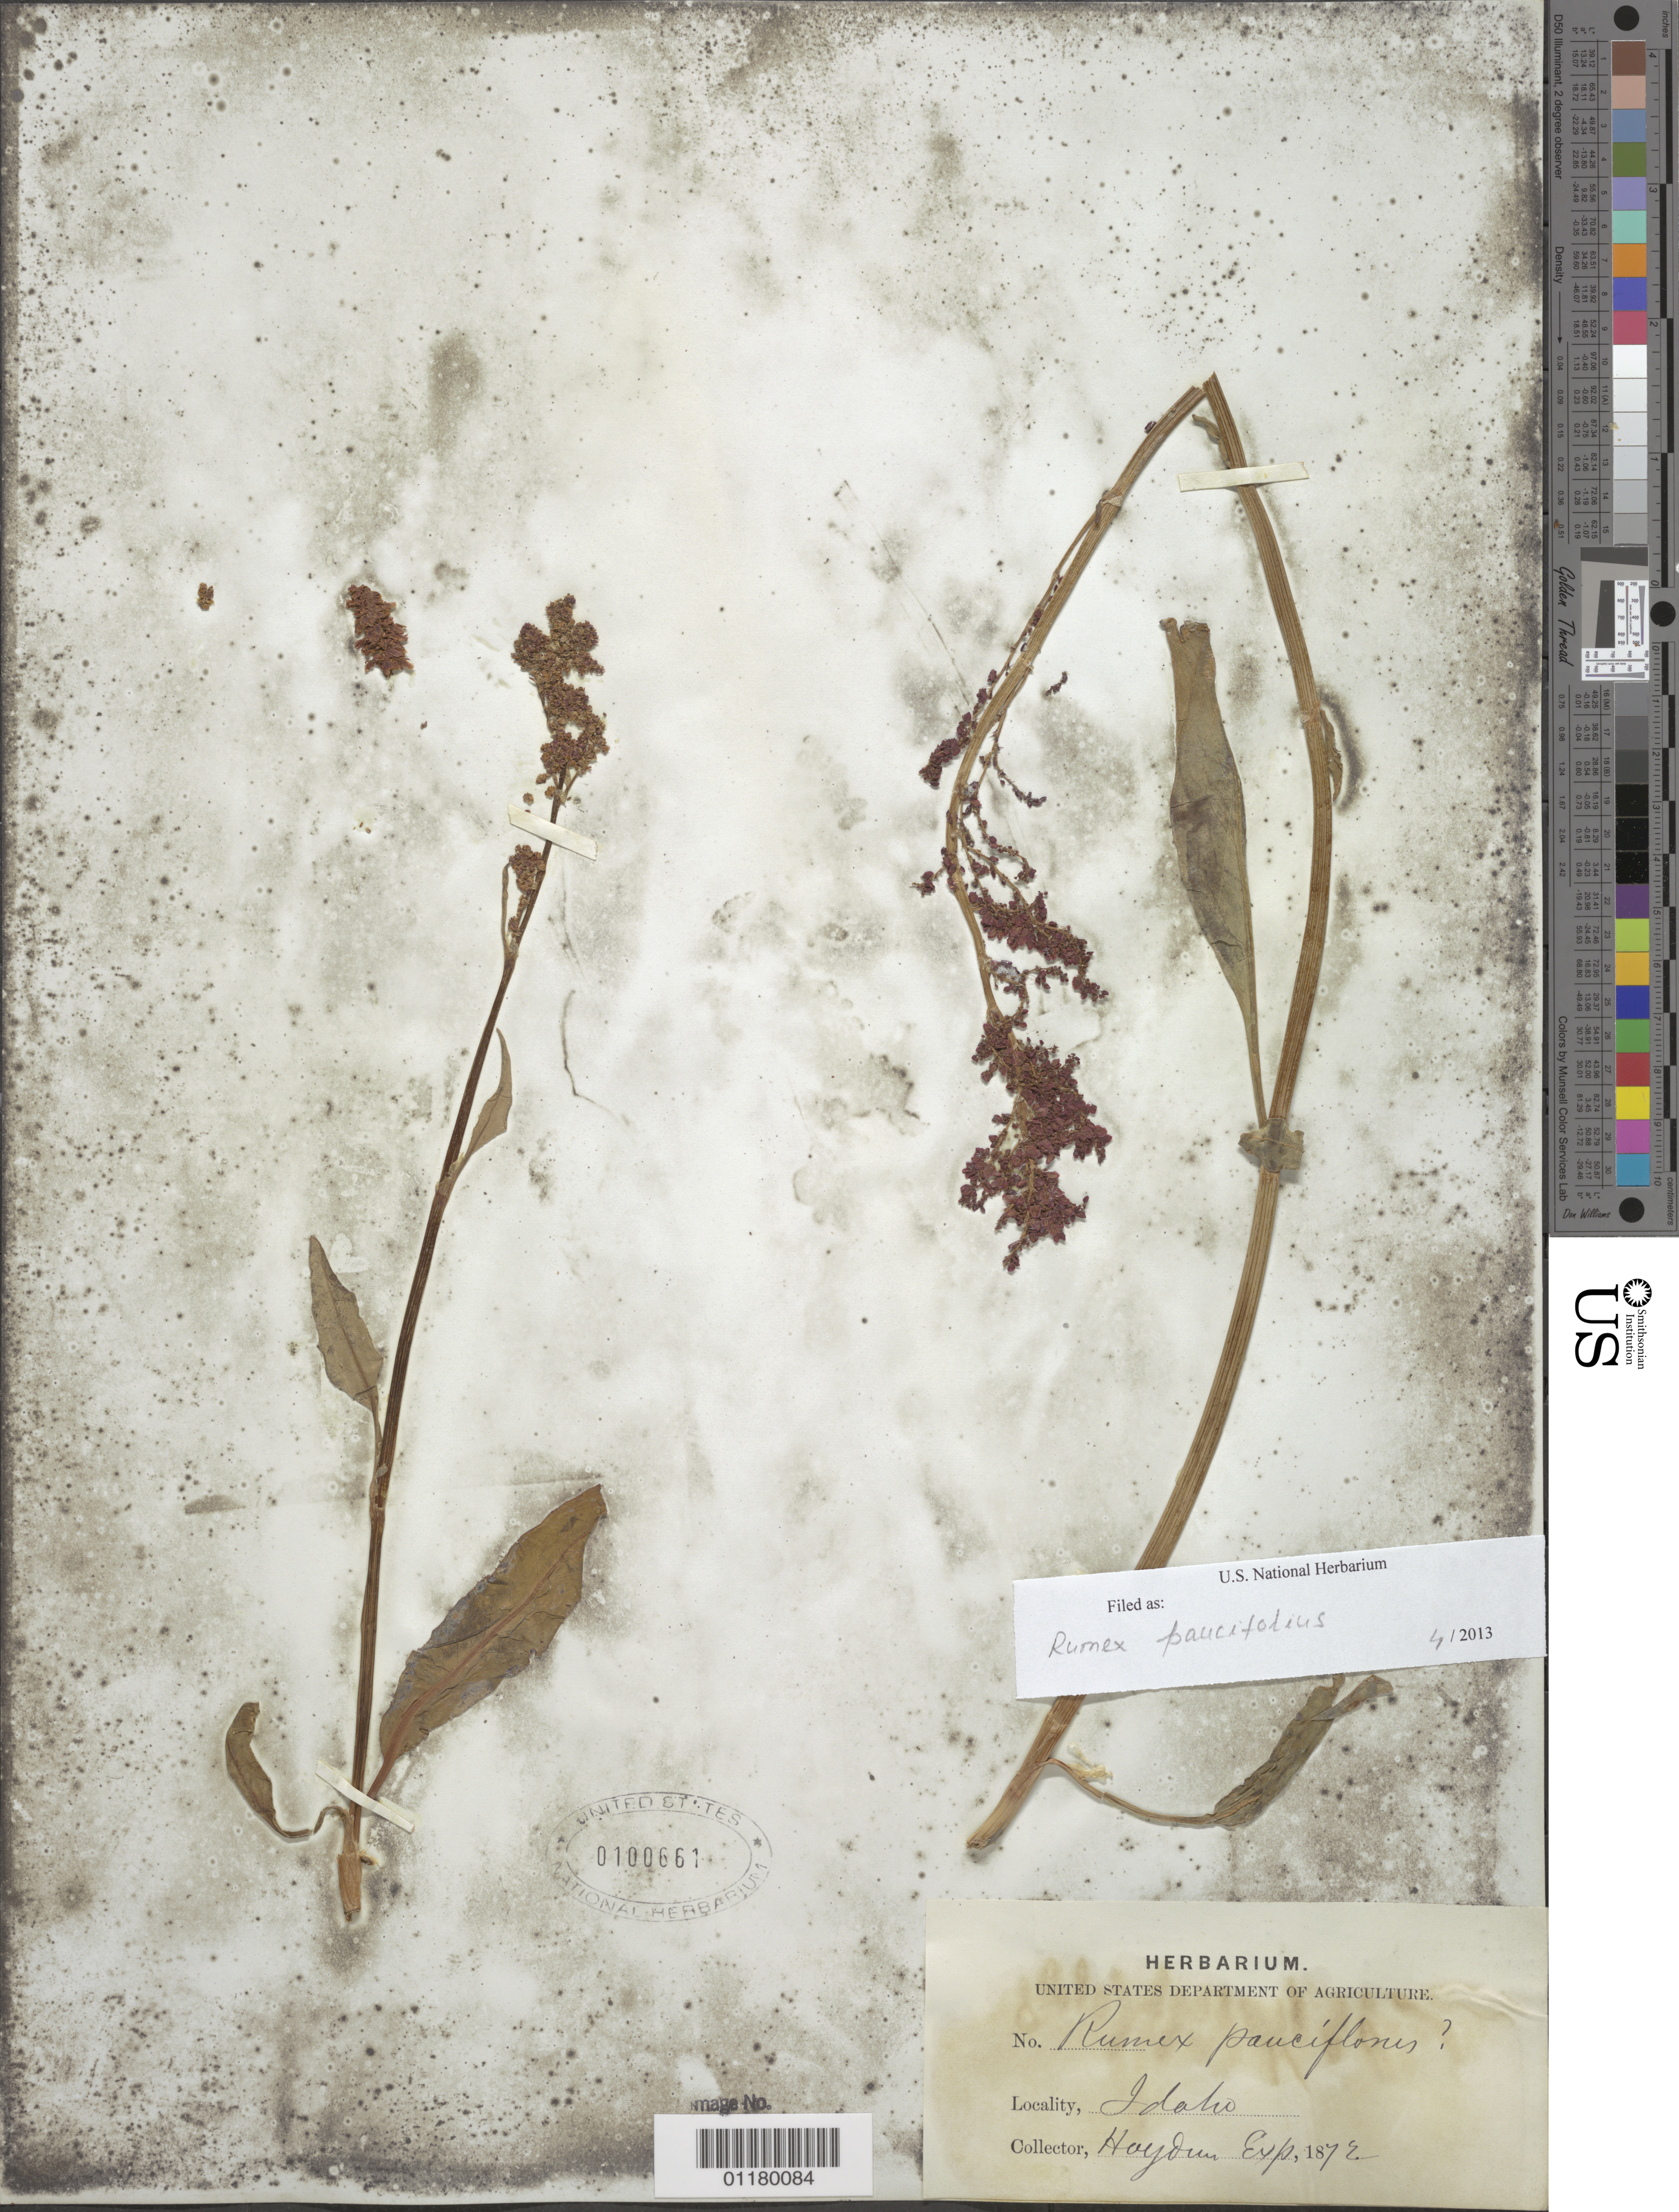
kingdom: Plantae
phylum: Tracheophyta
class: Magnoliopsida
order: Caryophyllales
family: Polygonaceae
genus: Rumex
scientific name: Rumex paucifolius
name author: Nutt.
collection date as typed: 1872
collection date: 1872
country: United States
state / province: Idaho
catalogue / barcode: US 100661